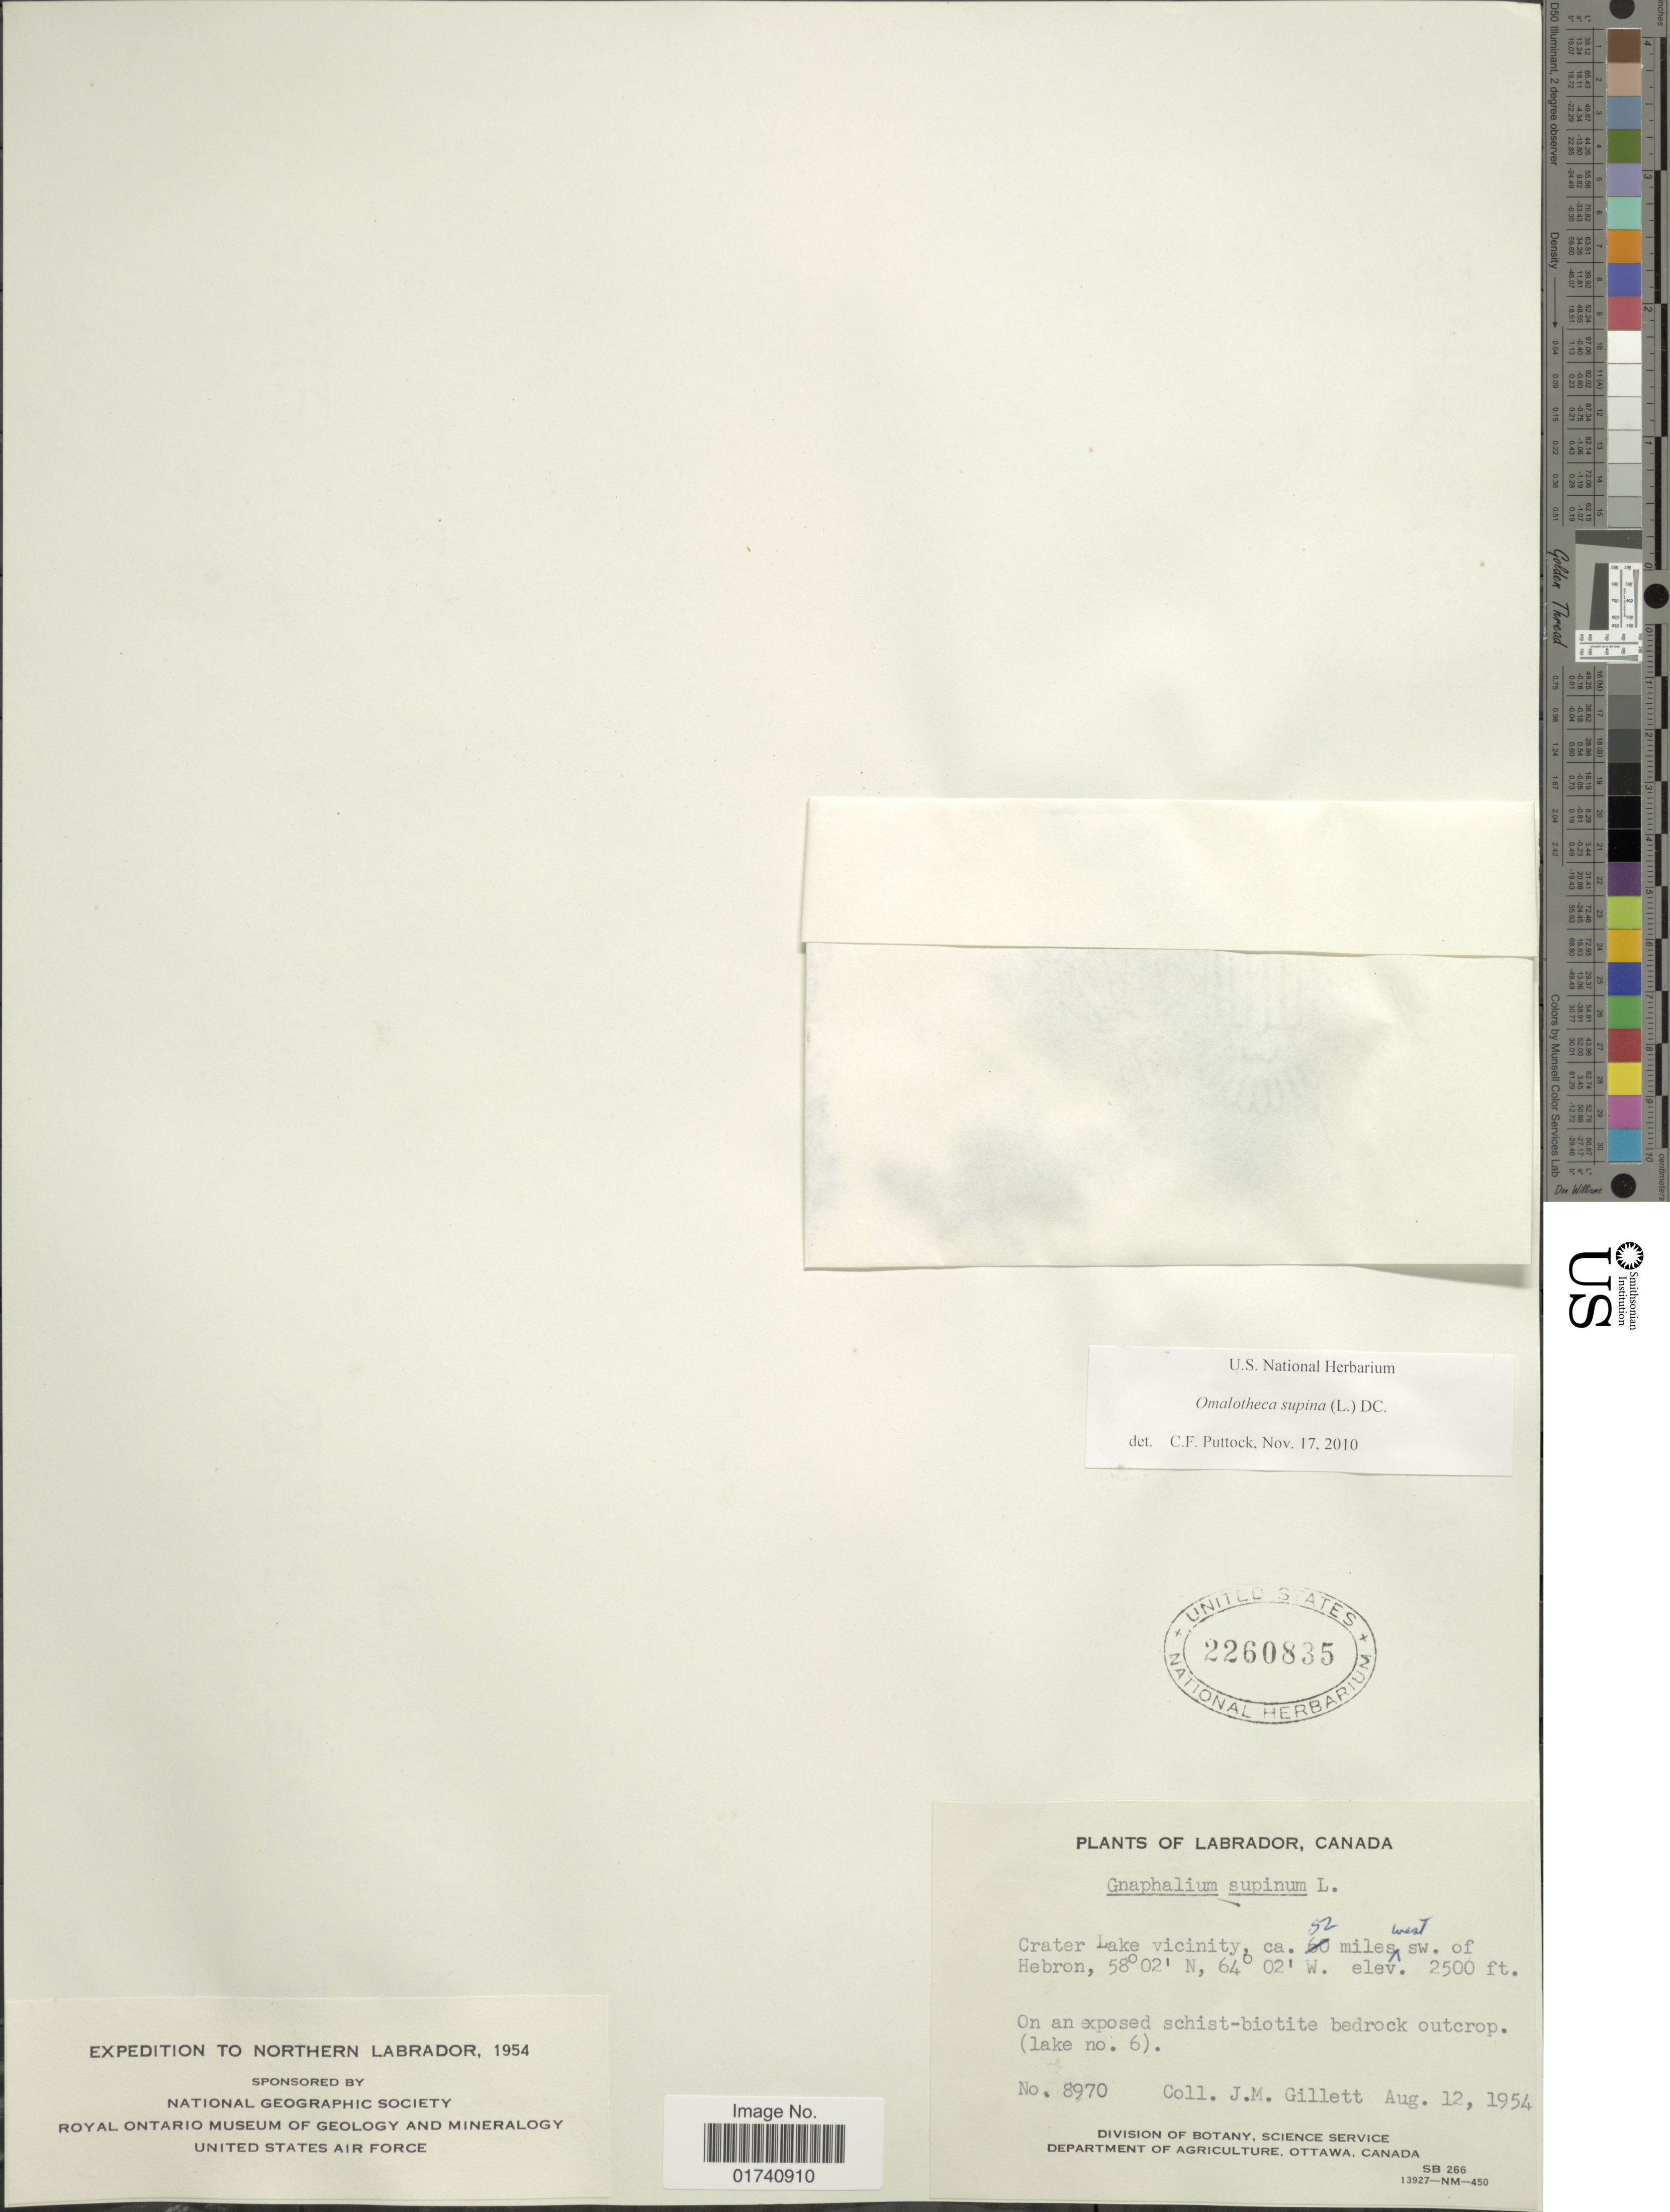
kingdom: Plantae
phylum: Tracheophyta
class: Magnoliopsida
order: Asterales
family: Asteraceae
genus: Omalotheca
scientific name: Omalotheca supina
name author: (L.) DC.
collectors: J. M. Gillett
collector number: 8970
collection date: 1954-08-12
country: Canada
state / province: Newfoundland and Labrador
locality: Labrador. Crater Lake vicinity, ca. 52 miles west sw. of Hebron.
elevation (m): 762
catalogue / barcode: US 2260835